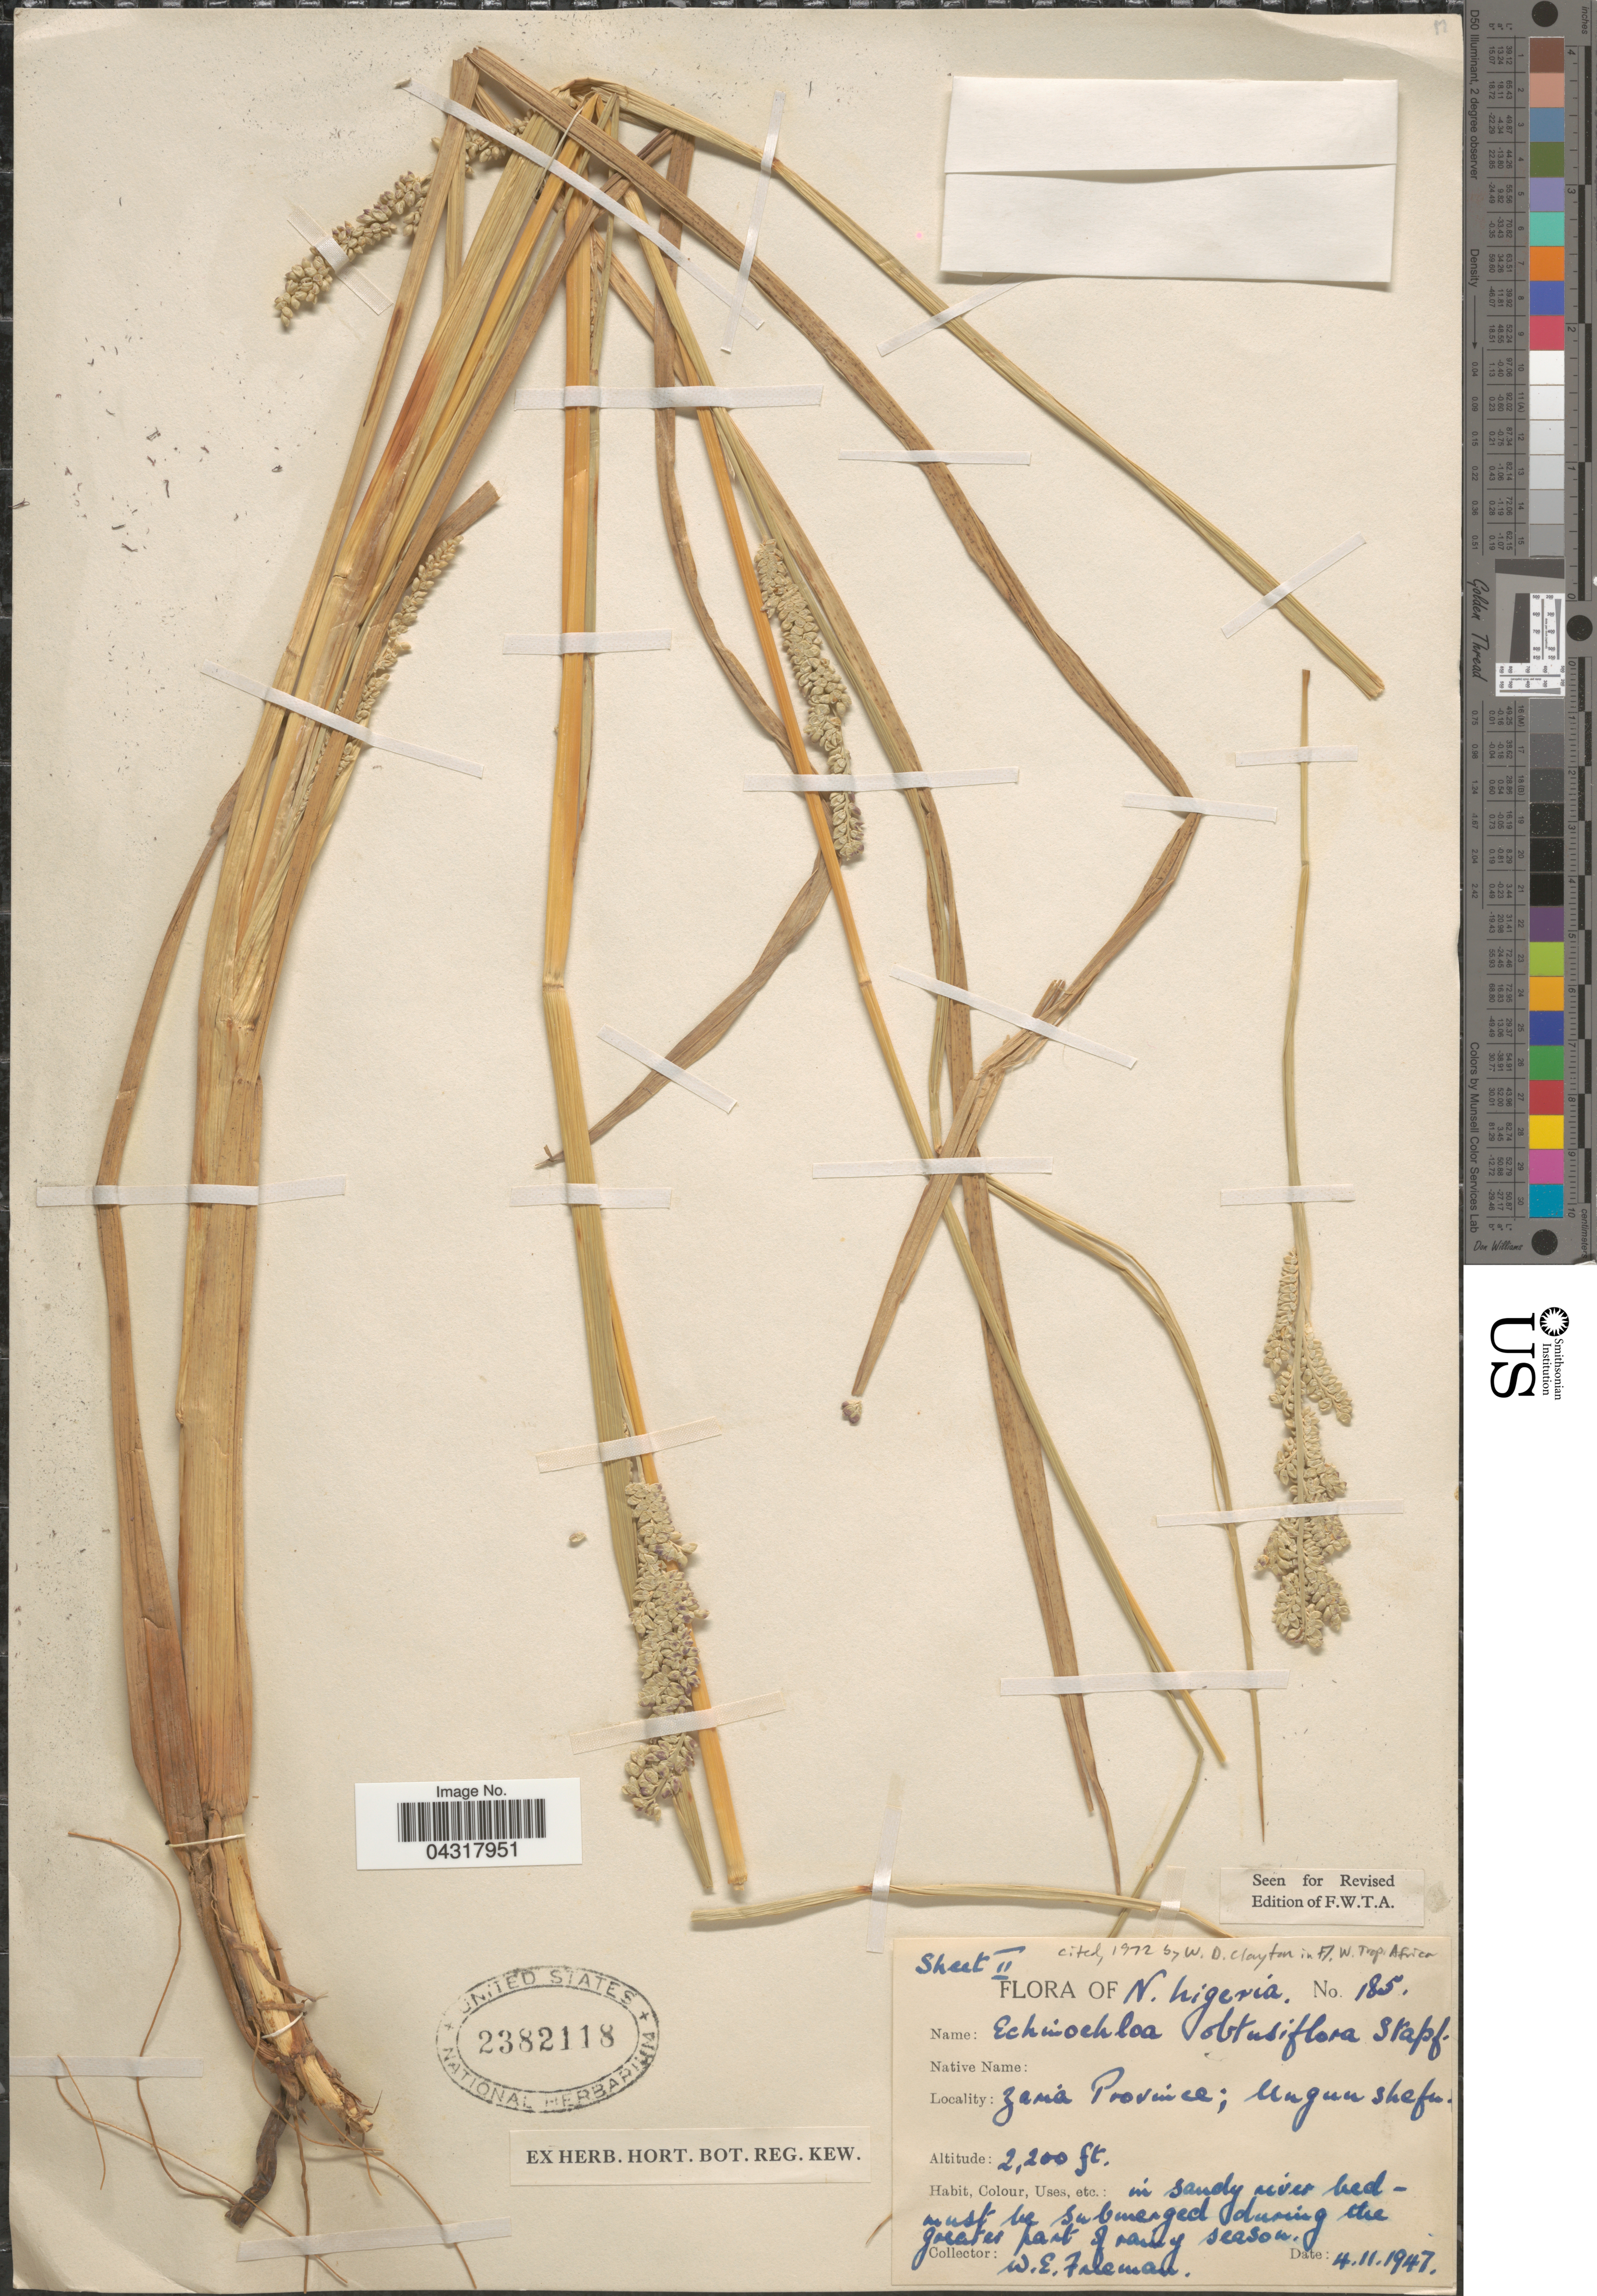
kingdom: Plantae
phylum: Tracheophyta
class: Liliopsida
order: Poales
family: Poaceae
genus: Echinochloa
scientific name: Echinochloa obtusiflora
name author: Stapf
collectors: W. Foreman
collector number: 185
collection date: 1947-11-04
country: Nigeria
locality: N. Nigeria. Zaria Province; Ungun shefu.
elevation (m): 671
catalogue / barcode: US 2382118